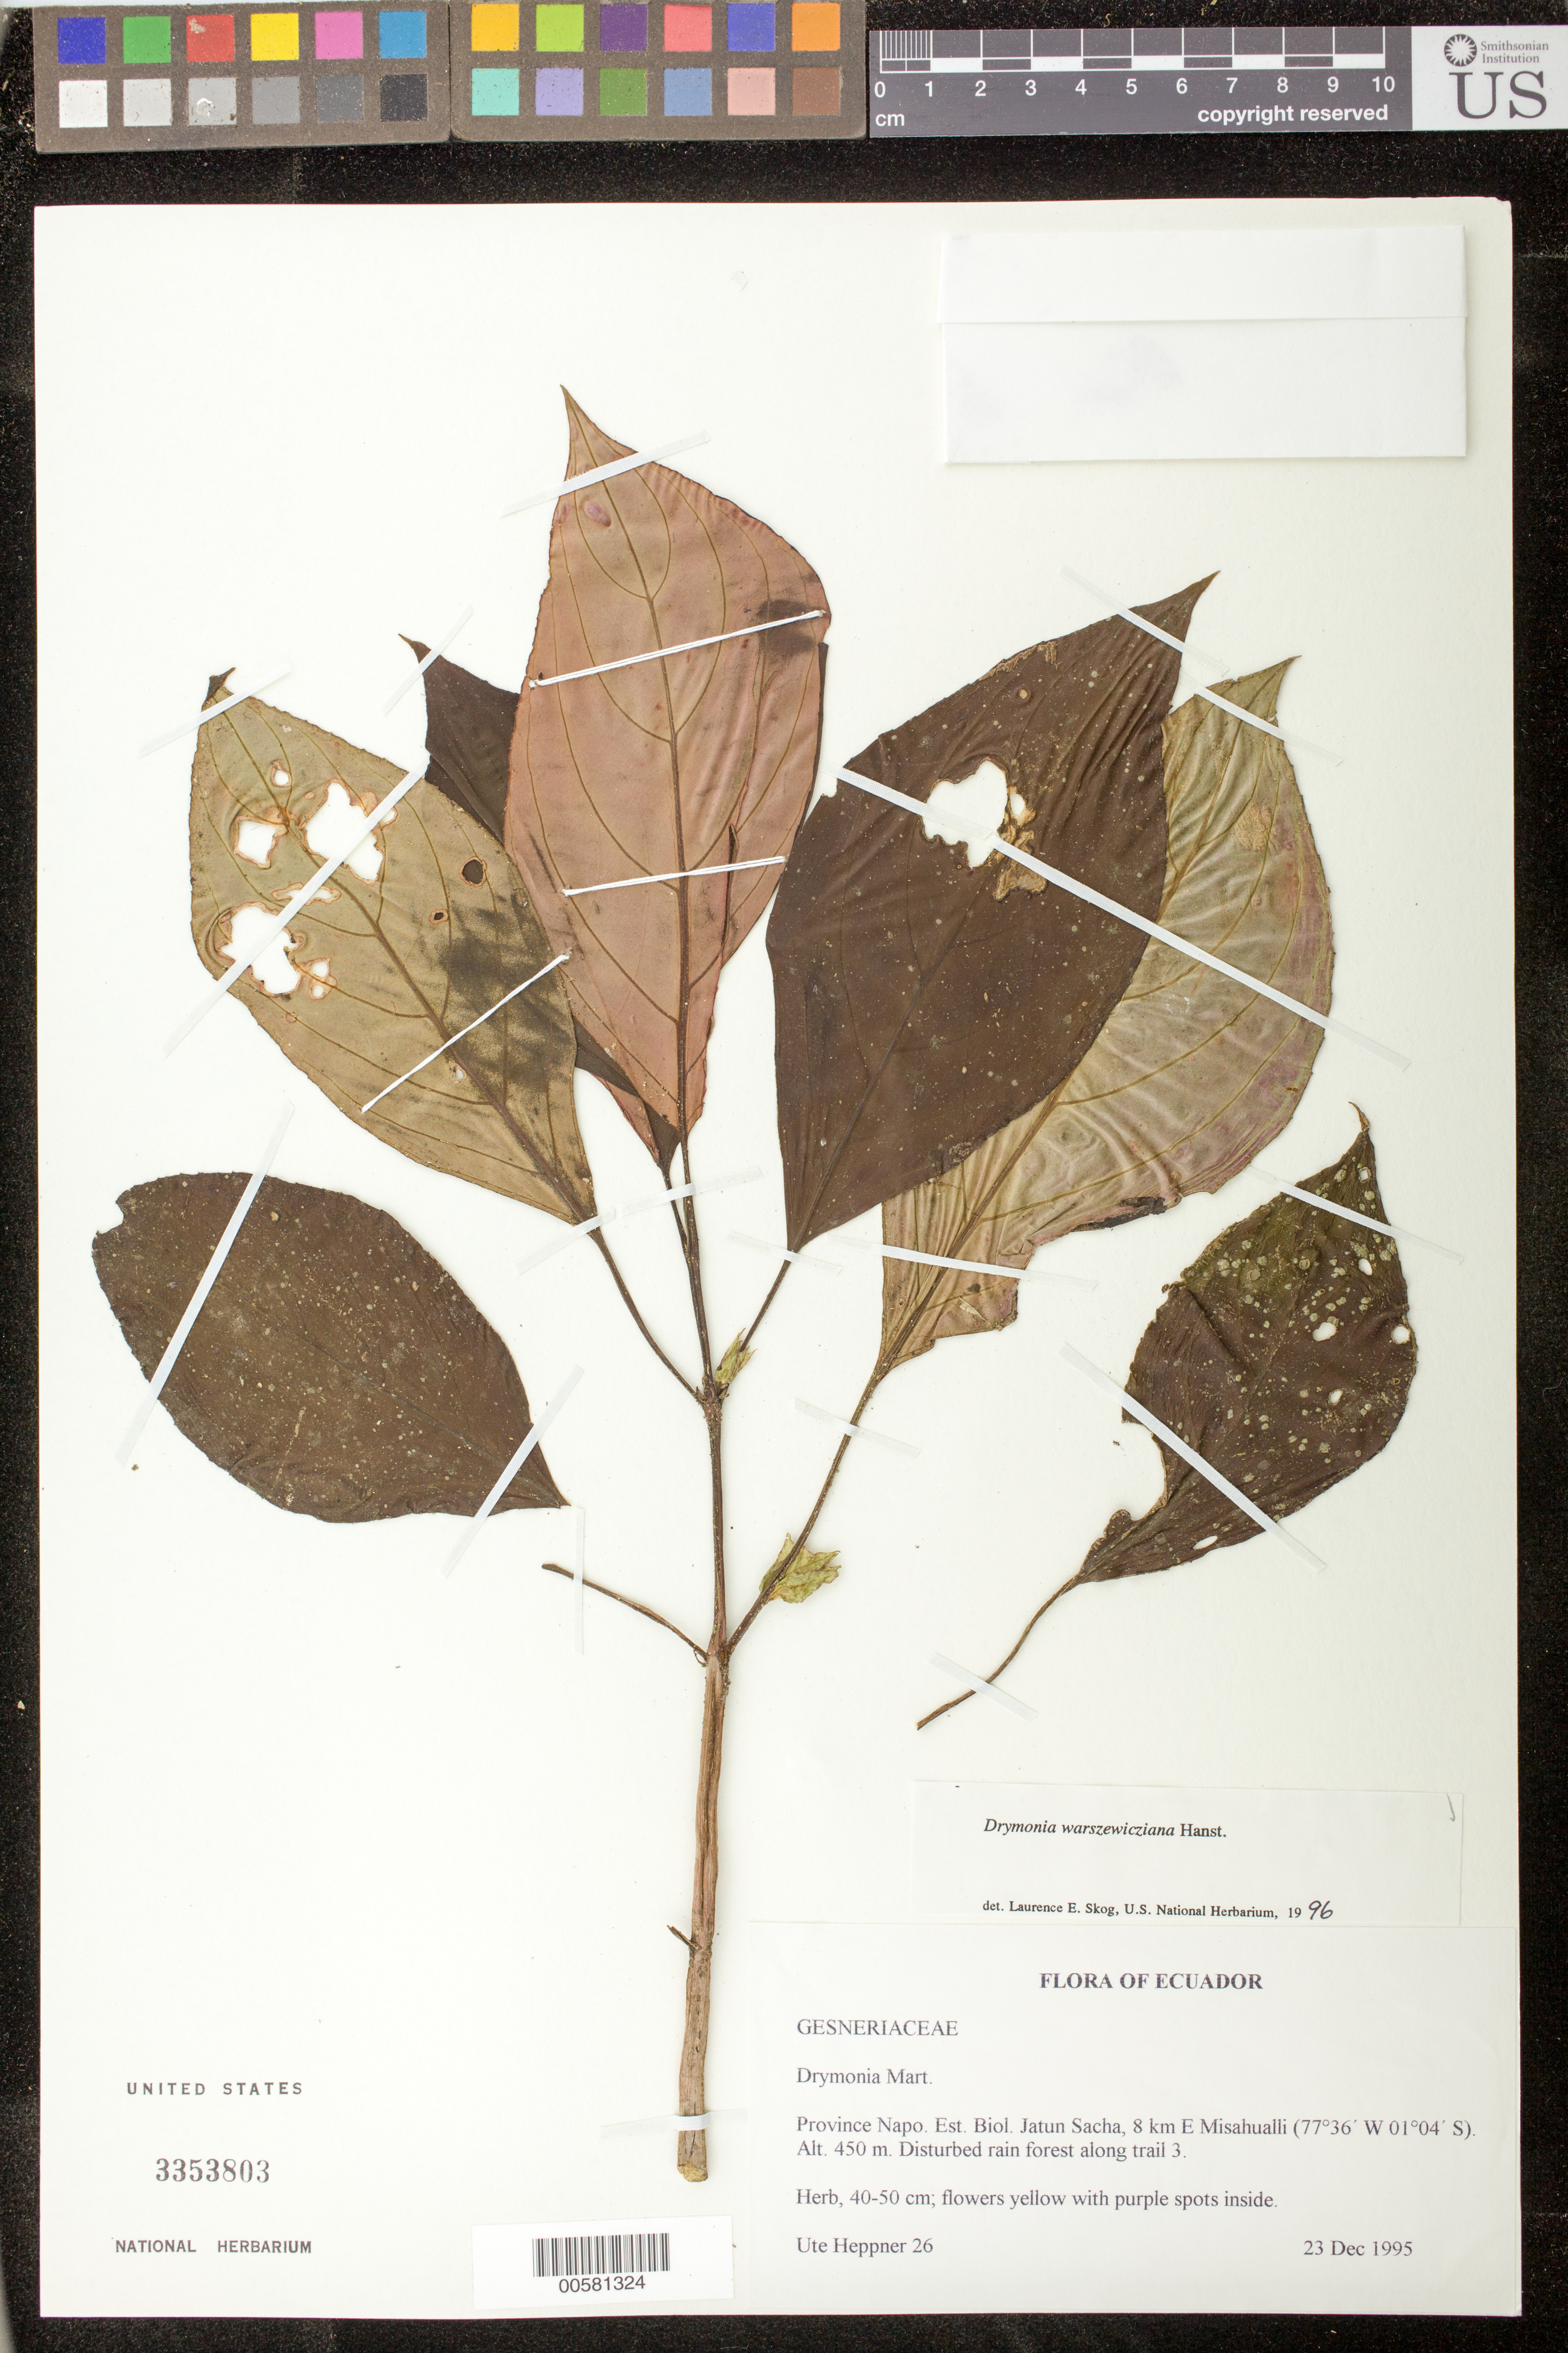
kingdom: Plantae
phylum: Tracheophyta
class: Magnoliopsida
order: Lamiales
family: Gesneriaceae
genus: Drymonia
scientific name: Drymonia warszewicziana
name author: Hanst.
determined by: Skog, Laurence E.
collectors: U. Heppner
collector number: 26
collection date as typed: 23 Dec 1995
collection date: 1995-12-23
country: Ecuador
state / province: Napo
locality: Est. Biol. Jatun Sacha, 8 km E Misahualli; along trail 3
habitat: Disturbed rain forest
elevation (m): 450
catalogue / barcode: US 3353803